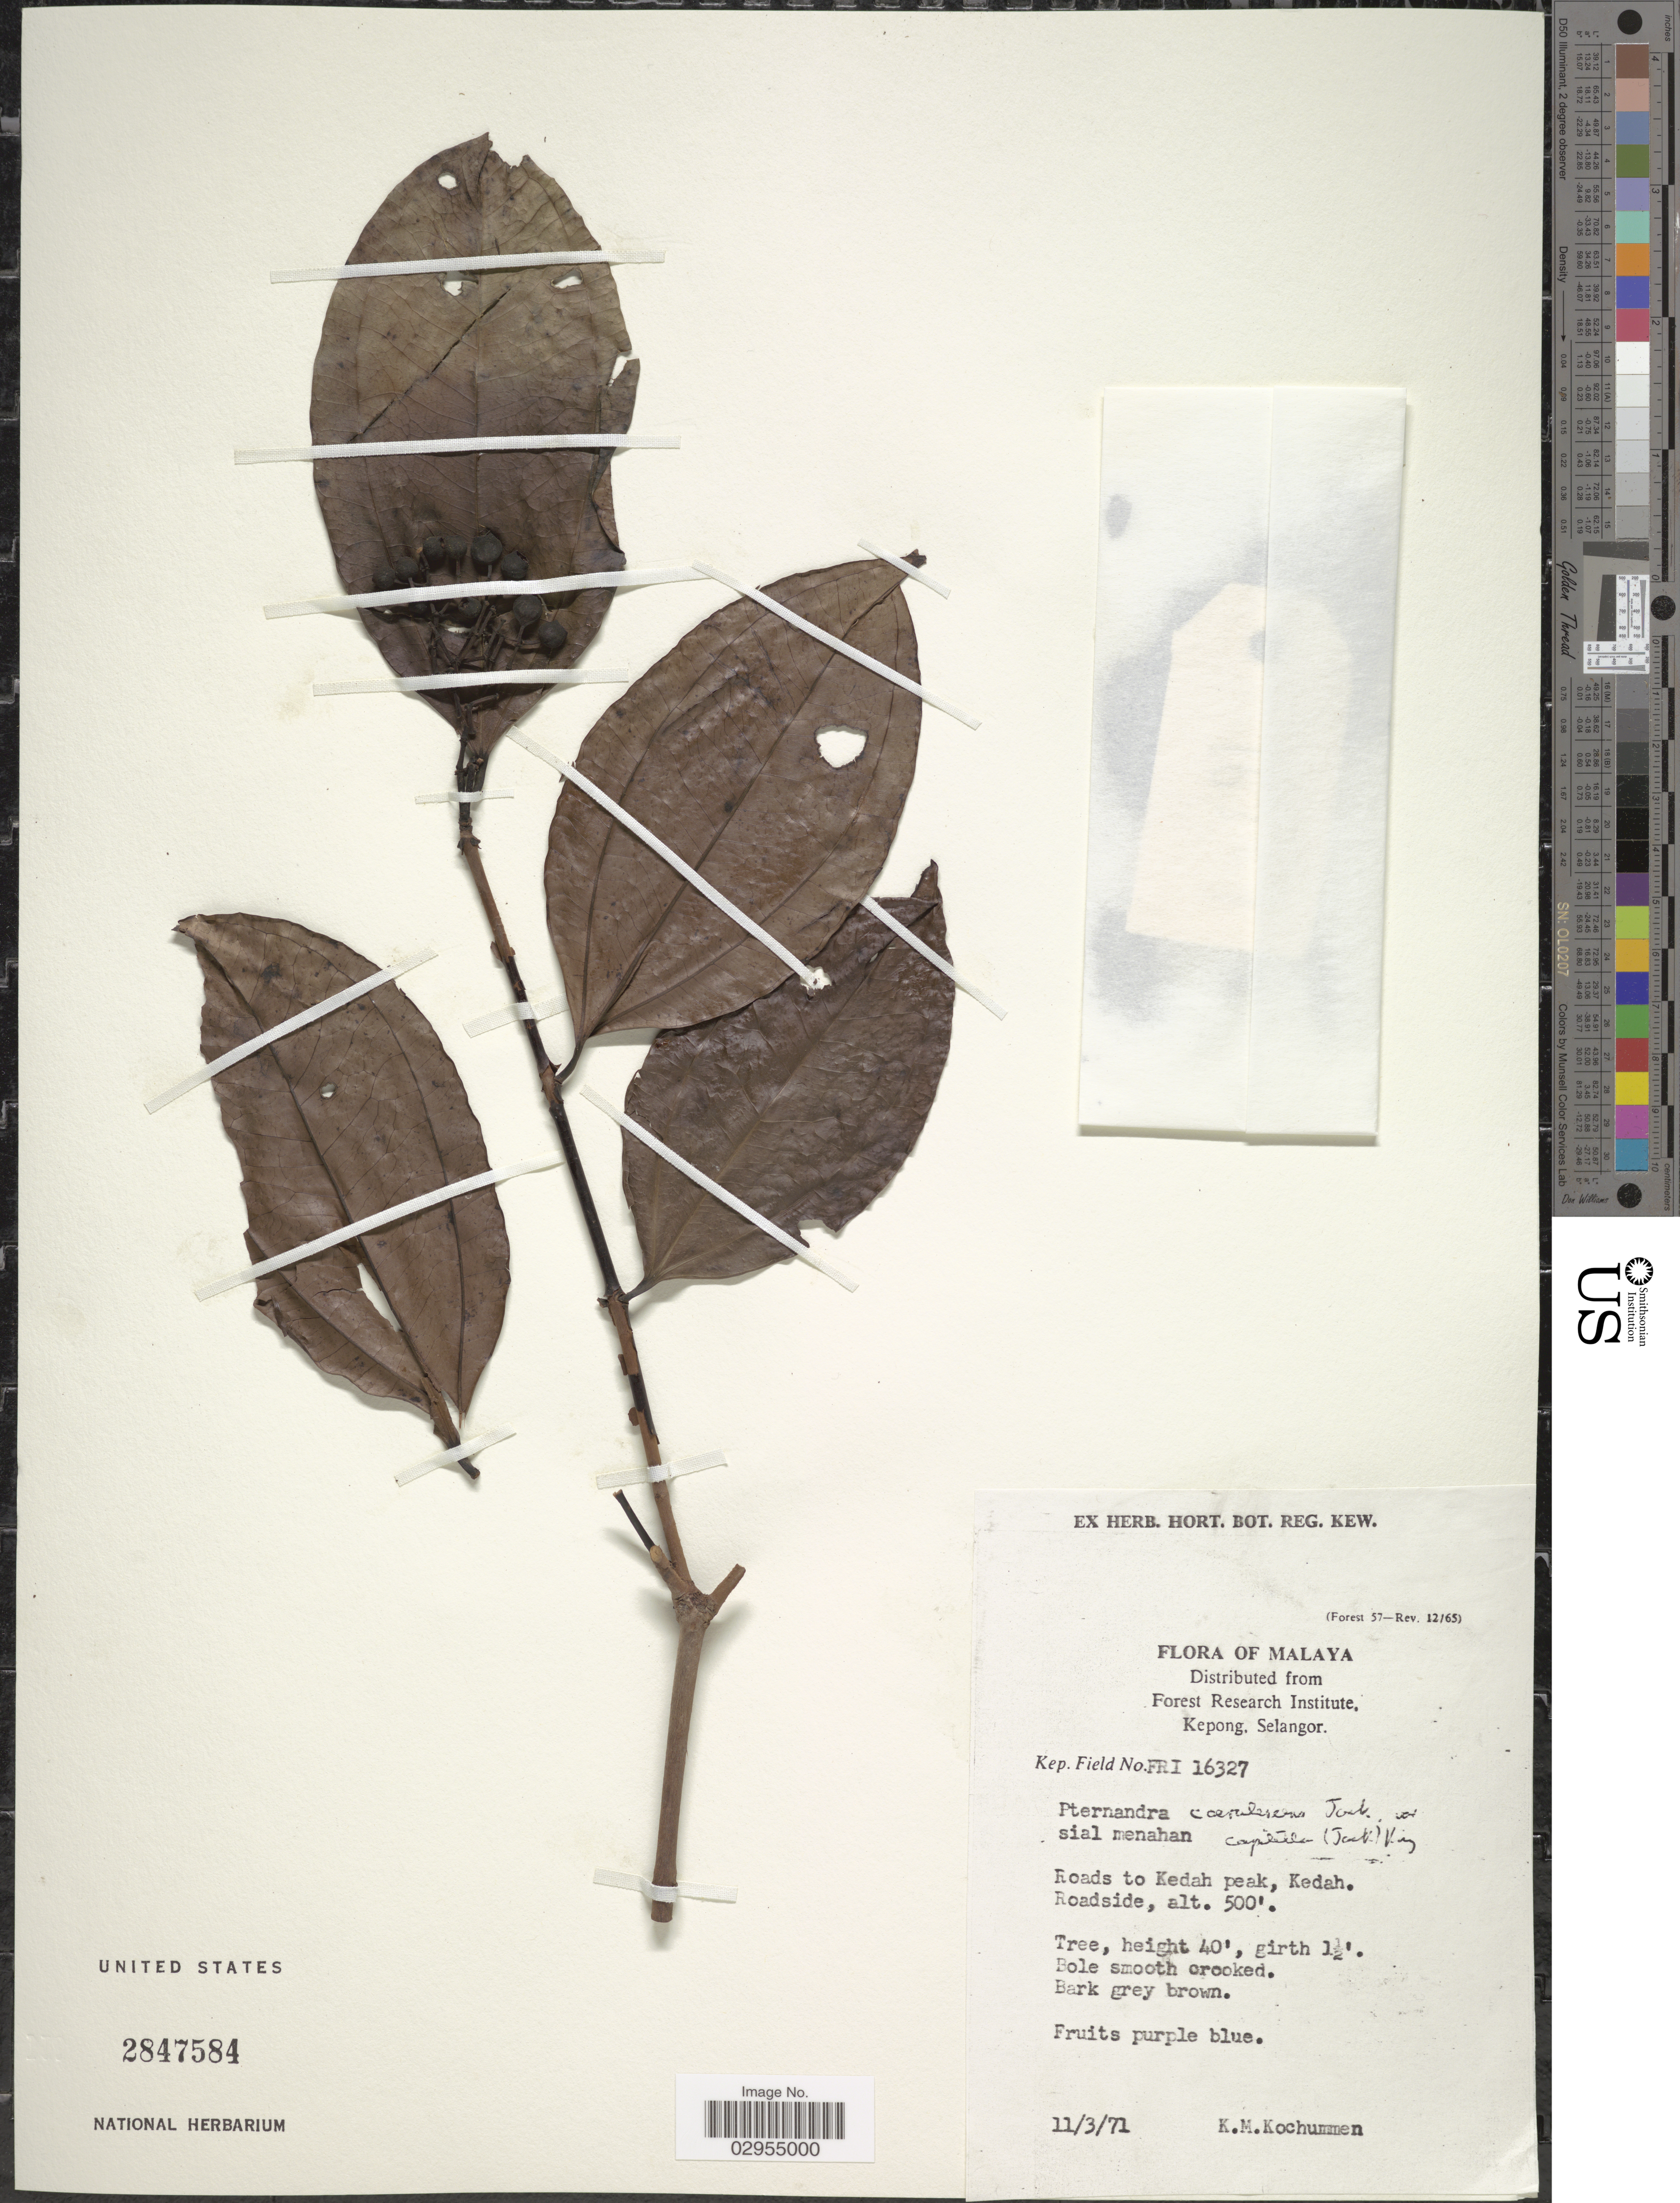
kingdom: Plantae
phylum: Tracheophyta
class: Magnoliopsida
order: Myrtales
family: Melastomataceae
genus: Pternandra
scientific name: Pternandra coerulescens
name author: Jack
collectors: K. Kochummen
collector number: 16327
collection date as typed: Transcribed d/m/y: 11/3/71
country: Malaysia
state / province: Kedah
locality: Malaya. Roads to Kedah peak.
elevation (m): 152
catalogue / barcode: US 2847584